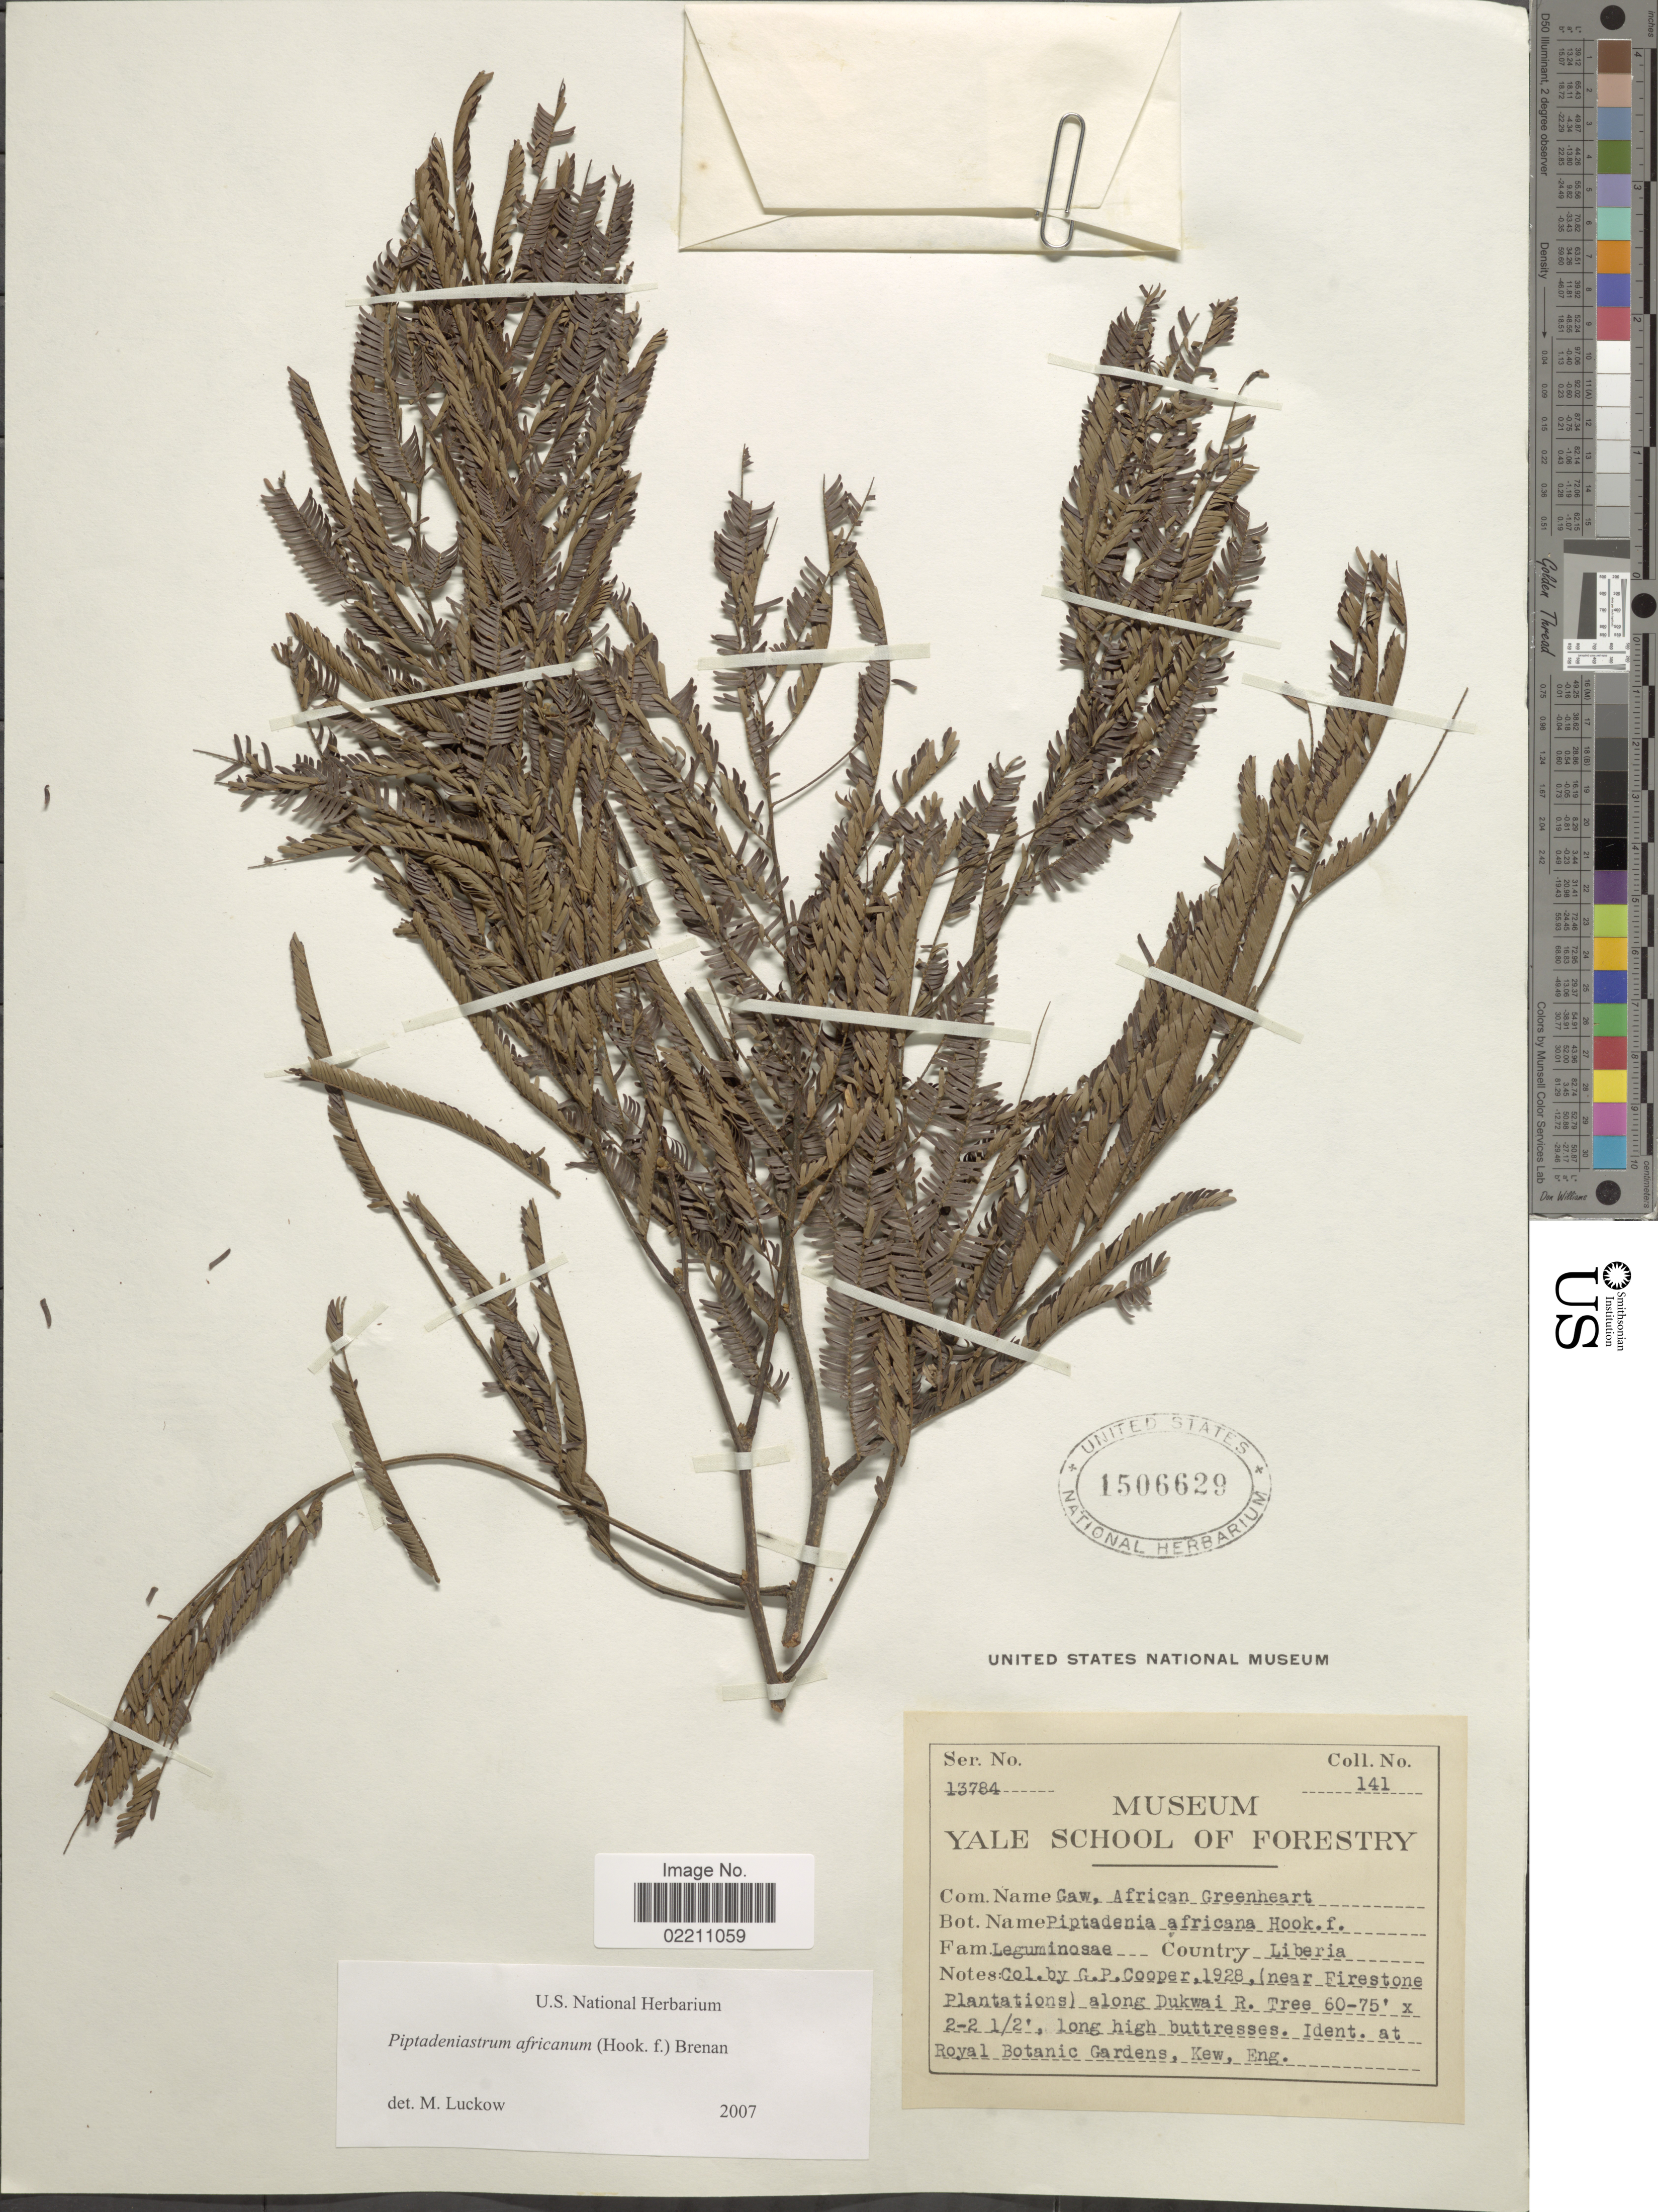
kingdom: Plantae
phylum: Tracheophyta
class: Magnoliopsida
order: Fabales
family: Fabaceae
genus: Piptadeniastrum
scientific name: Piptadeniastrum africanum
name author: (Hook. f.) Brenan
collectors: G. Cooper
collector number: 141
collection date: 1928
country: Liberia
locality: (near Firestone Plantations) along Dukwai R.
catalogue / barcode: US 1506629